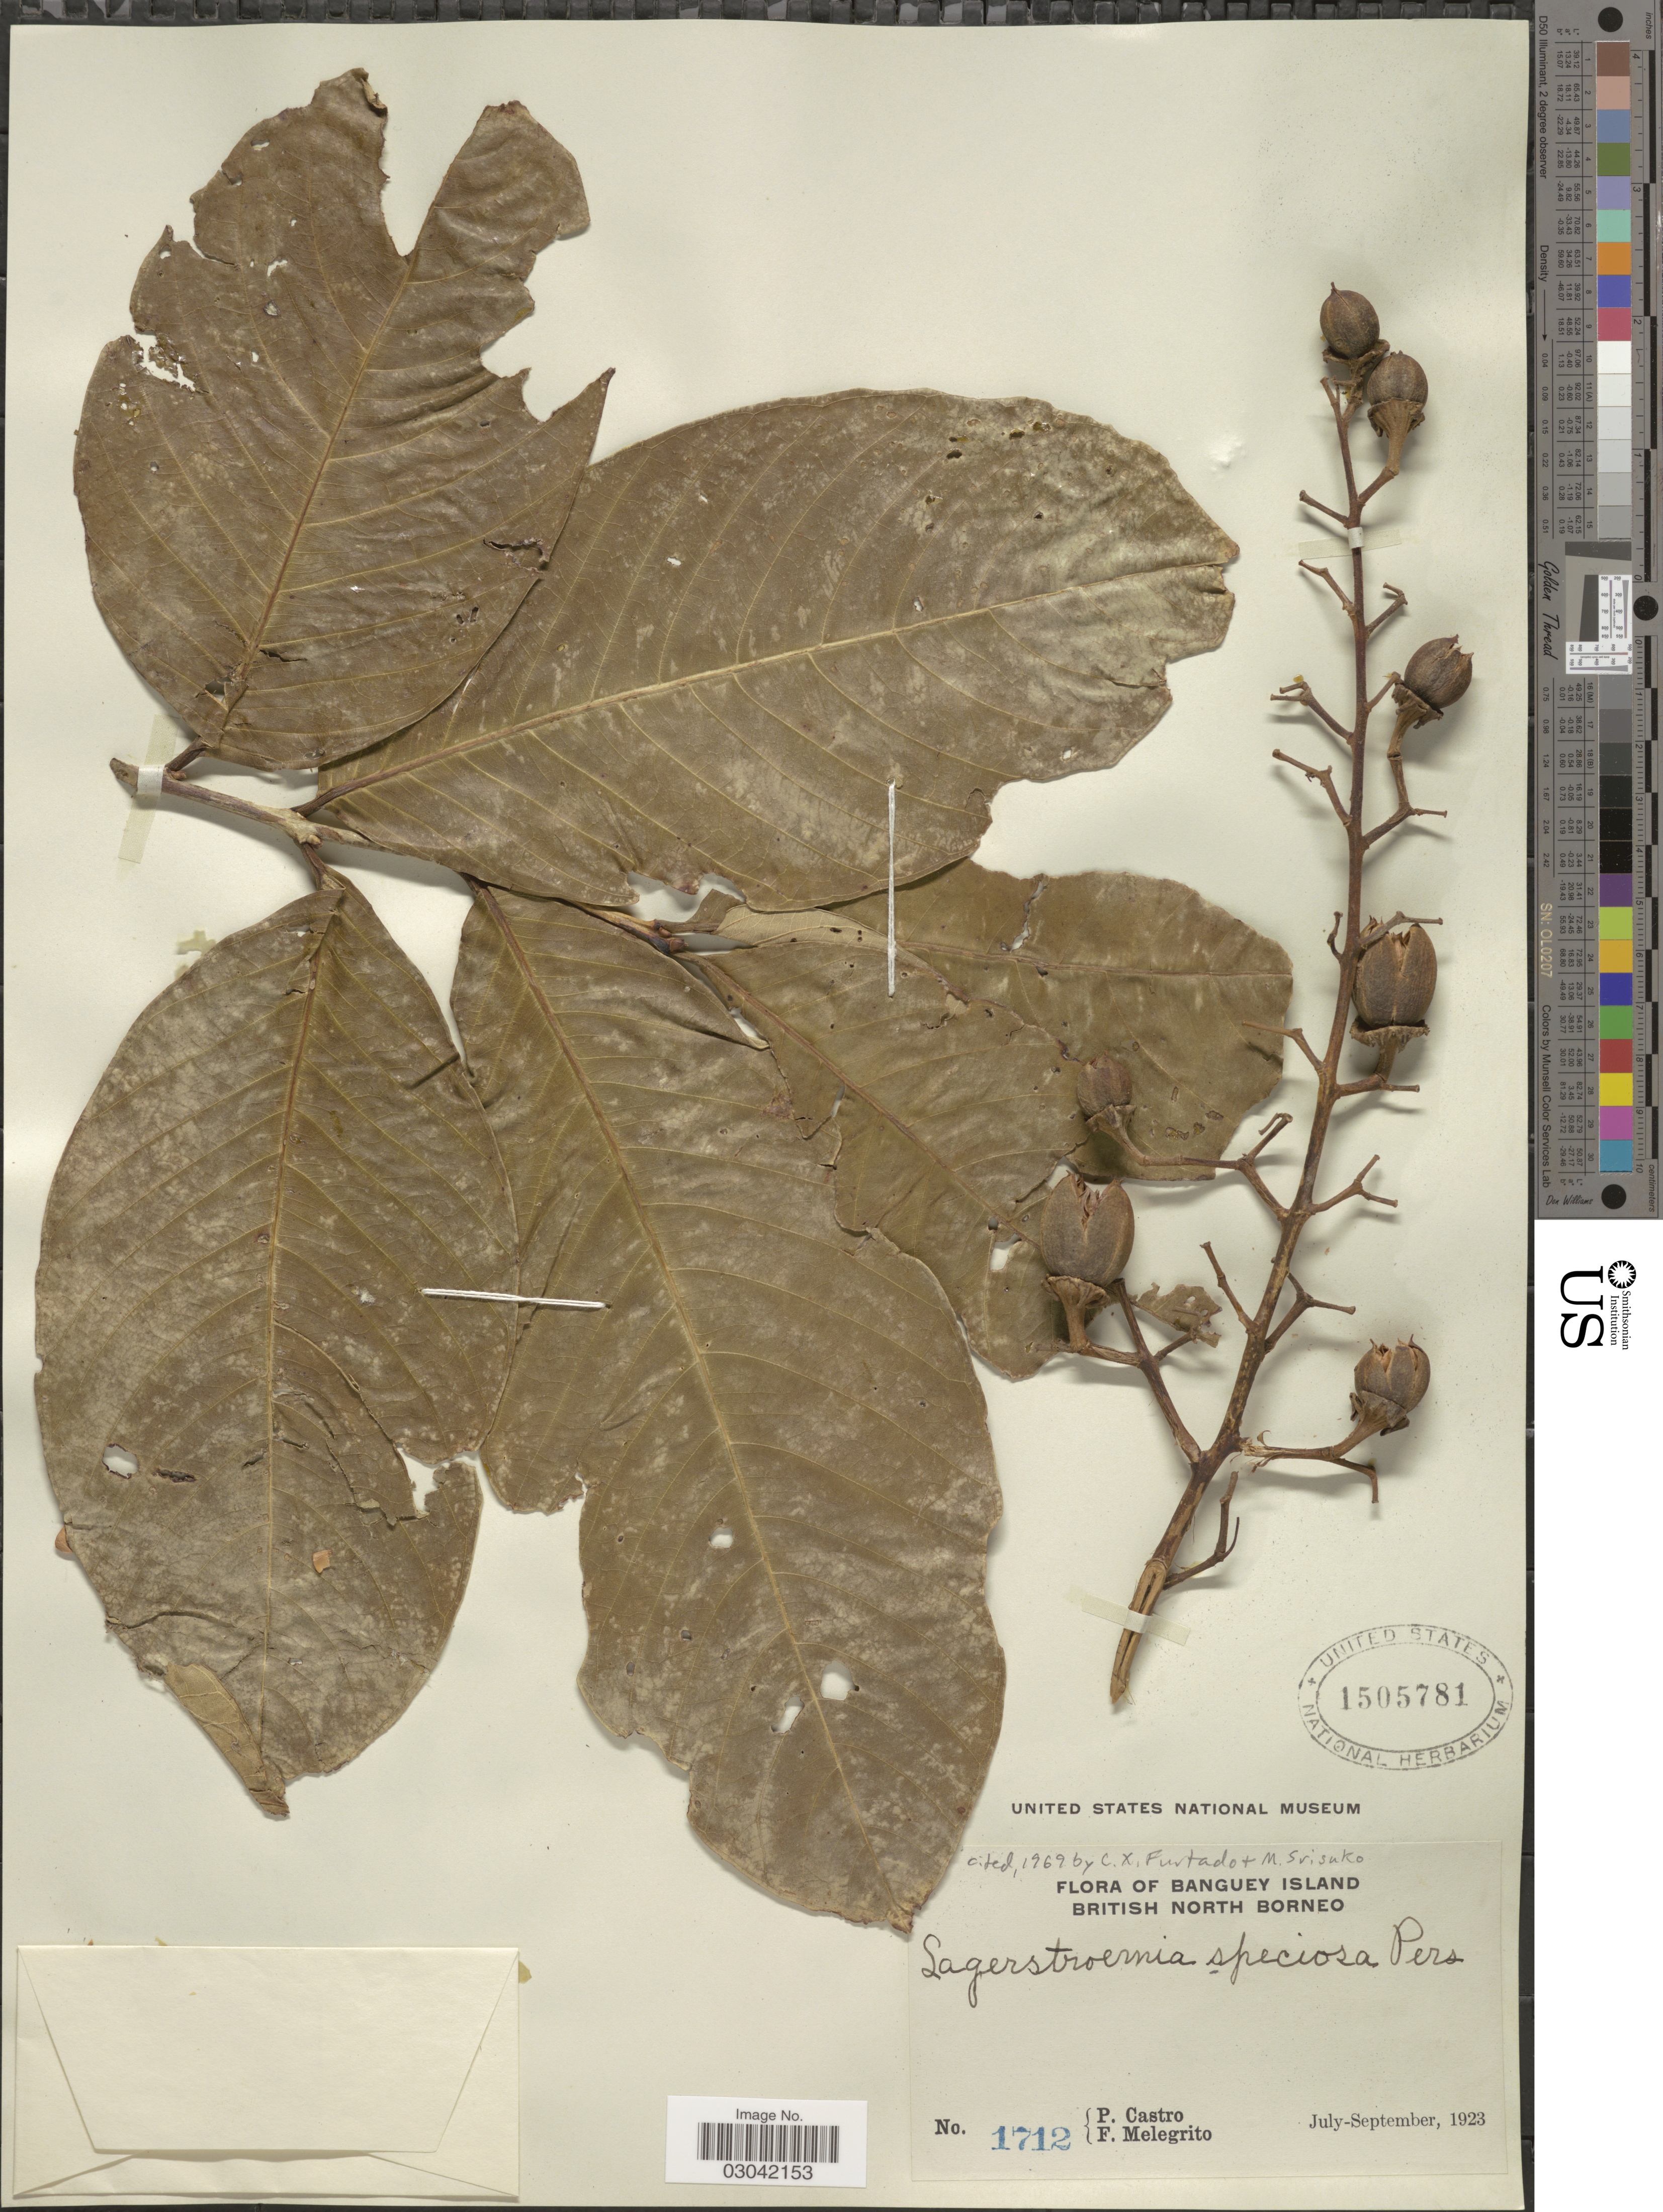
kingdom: Plantae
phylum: Tracheophyta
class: Magnoliopsida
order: Myrtales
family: Lythraceae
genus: Lagerstroemia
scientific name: Lagerstroemia speciosa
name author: (L.) Pers.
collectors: P. Castro & F. Melegrito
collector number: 1712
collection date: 1923-07/1923-09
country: Malaysia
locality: Banguey Island. British North Borneo.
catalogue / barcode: US 1505781